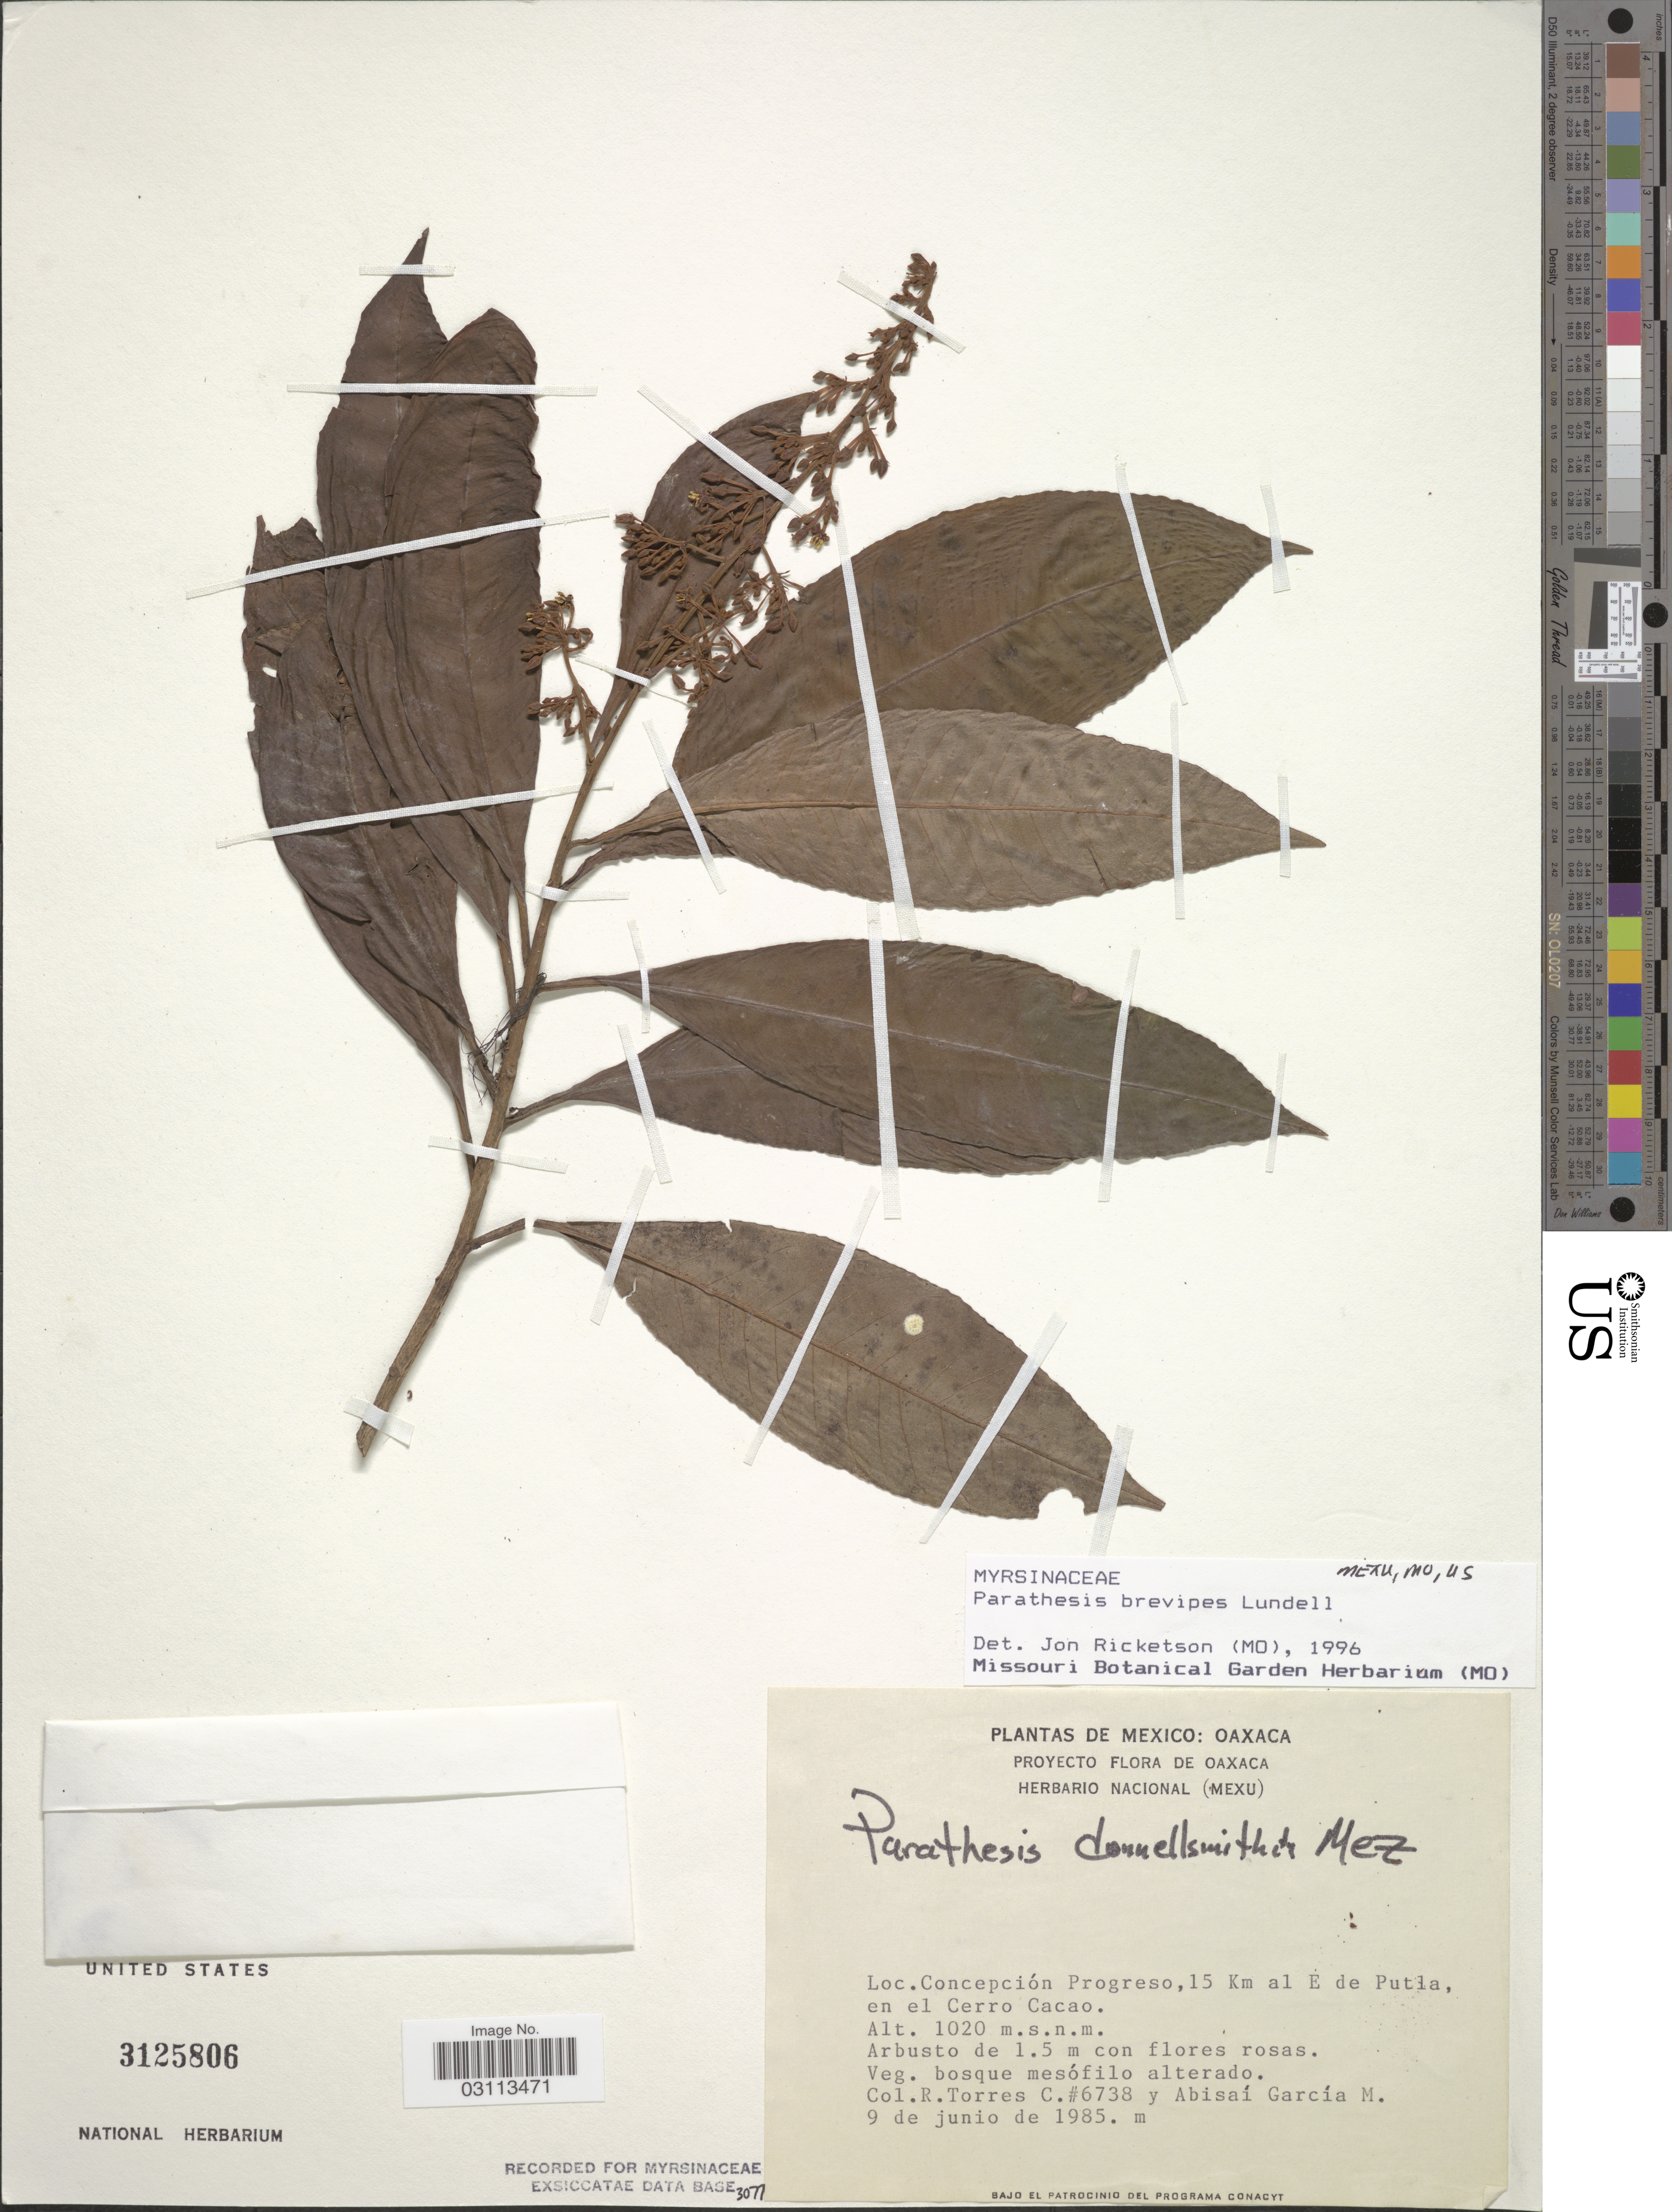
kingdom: Plantae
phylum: Tracheophyta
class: Magnoliopsida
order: Ericales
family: Primulaceae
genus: Parathesis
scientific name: Parathesis brevipes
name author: Lundell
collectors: R. Torres C. & A. García M.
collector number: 6738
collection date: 1985-06-09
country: Mexico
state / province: Oaxaca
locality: Concepción Progreso, 15 Km al E de Putla, en el Cerro Cacao.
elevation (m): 1020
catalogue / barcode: US 3125806